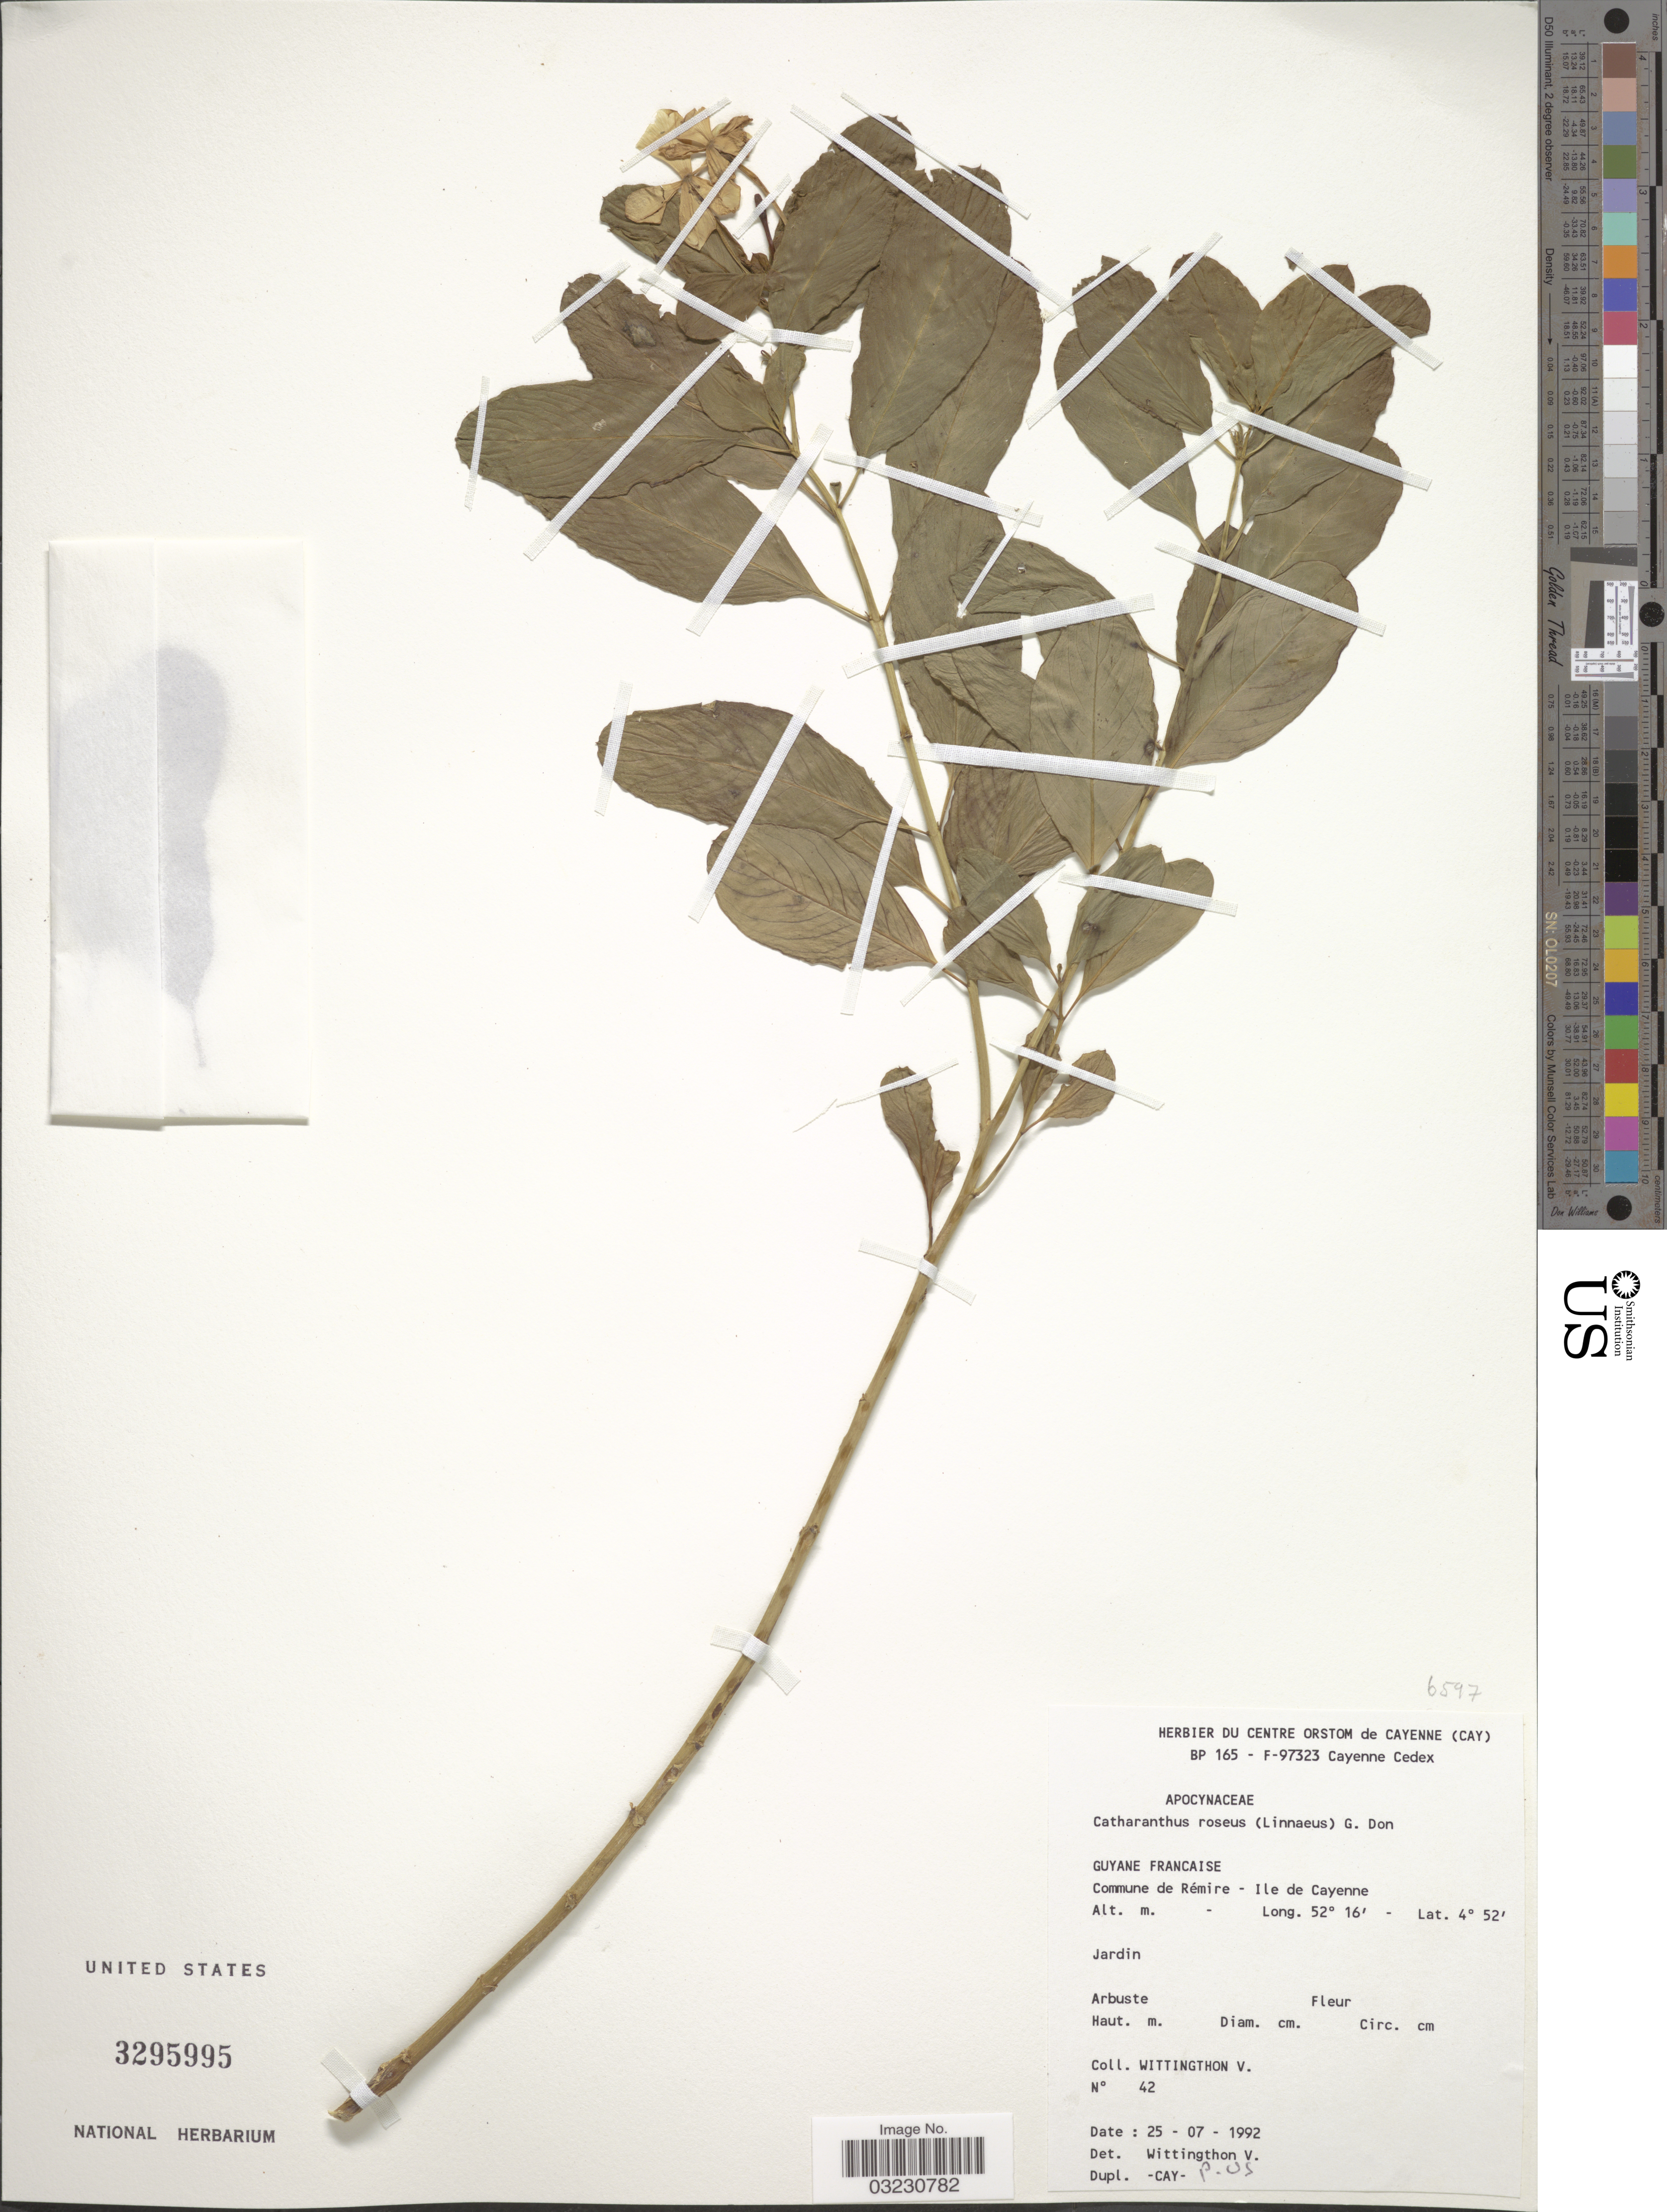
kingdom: Plantae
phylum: Tracheophyta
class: Magnoliopsida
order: Gentianales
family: Apocynaceae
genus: Catharanthus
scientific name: Catharanthus roseus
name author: (L.) G. Don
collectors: V. Wittingthon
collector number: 42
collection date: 1992-07-25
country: French Guiana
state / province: Cayenne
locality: Guyane Francaise, Commune de Rémire - Ile de Cayenne.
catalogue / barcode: US 3295995